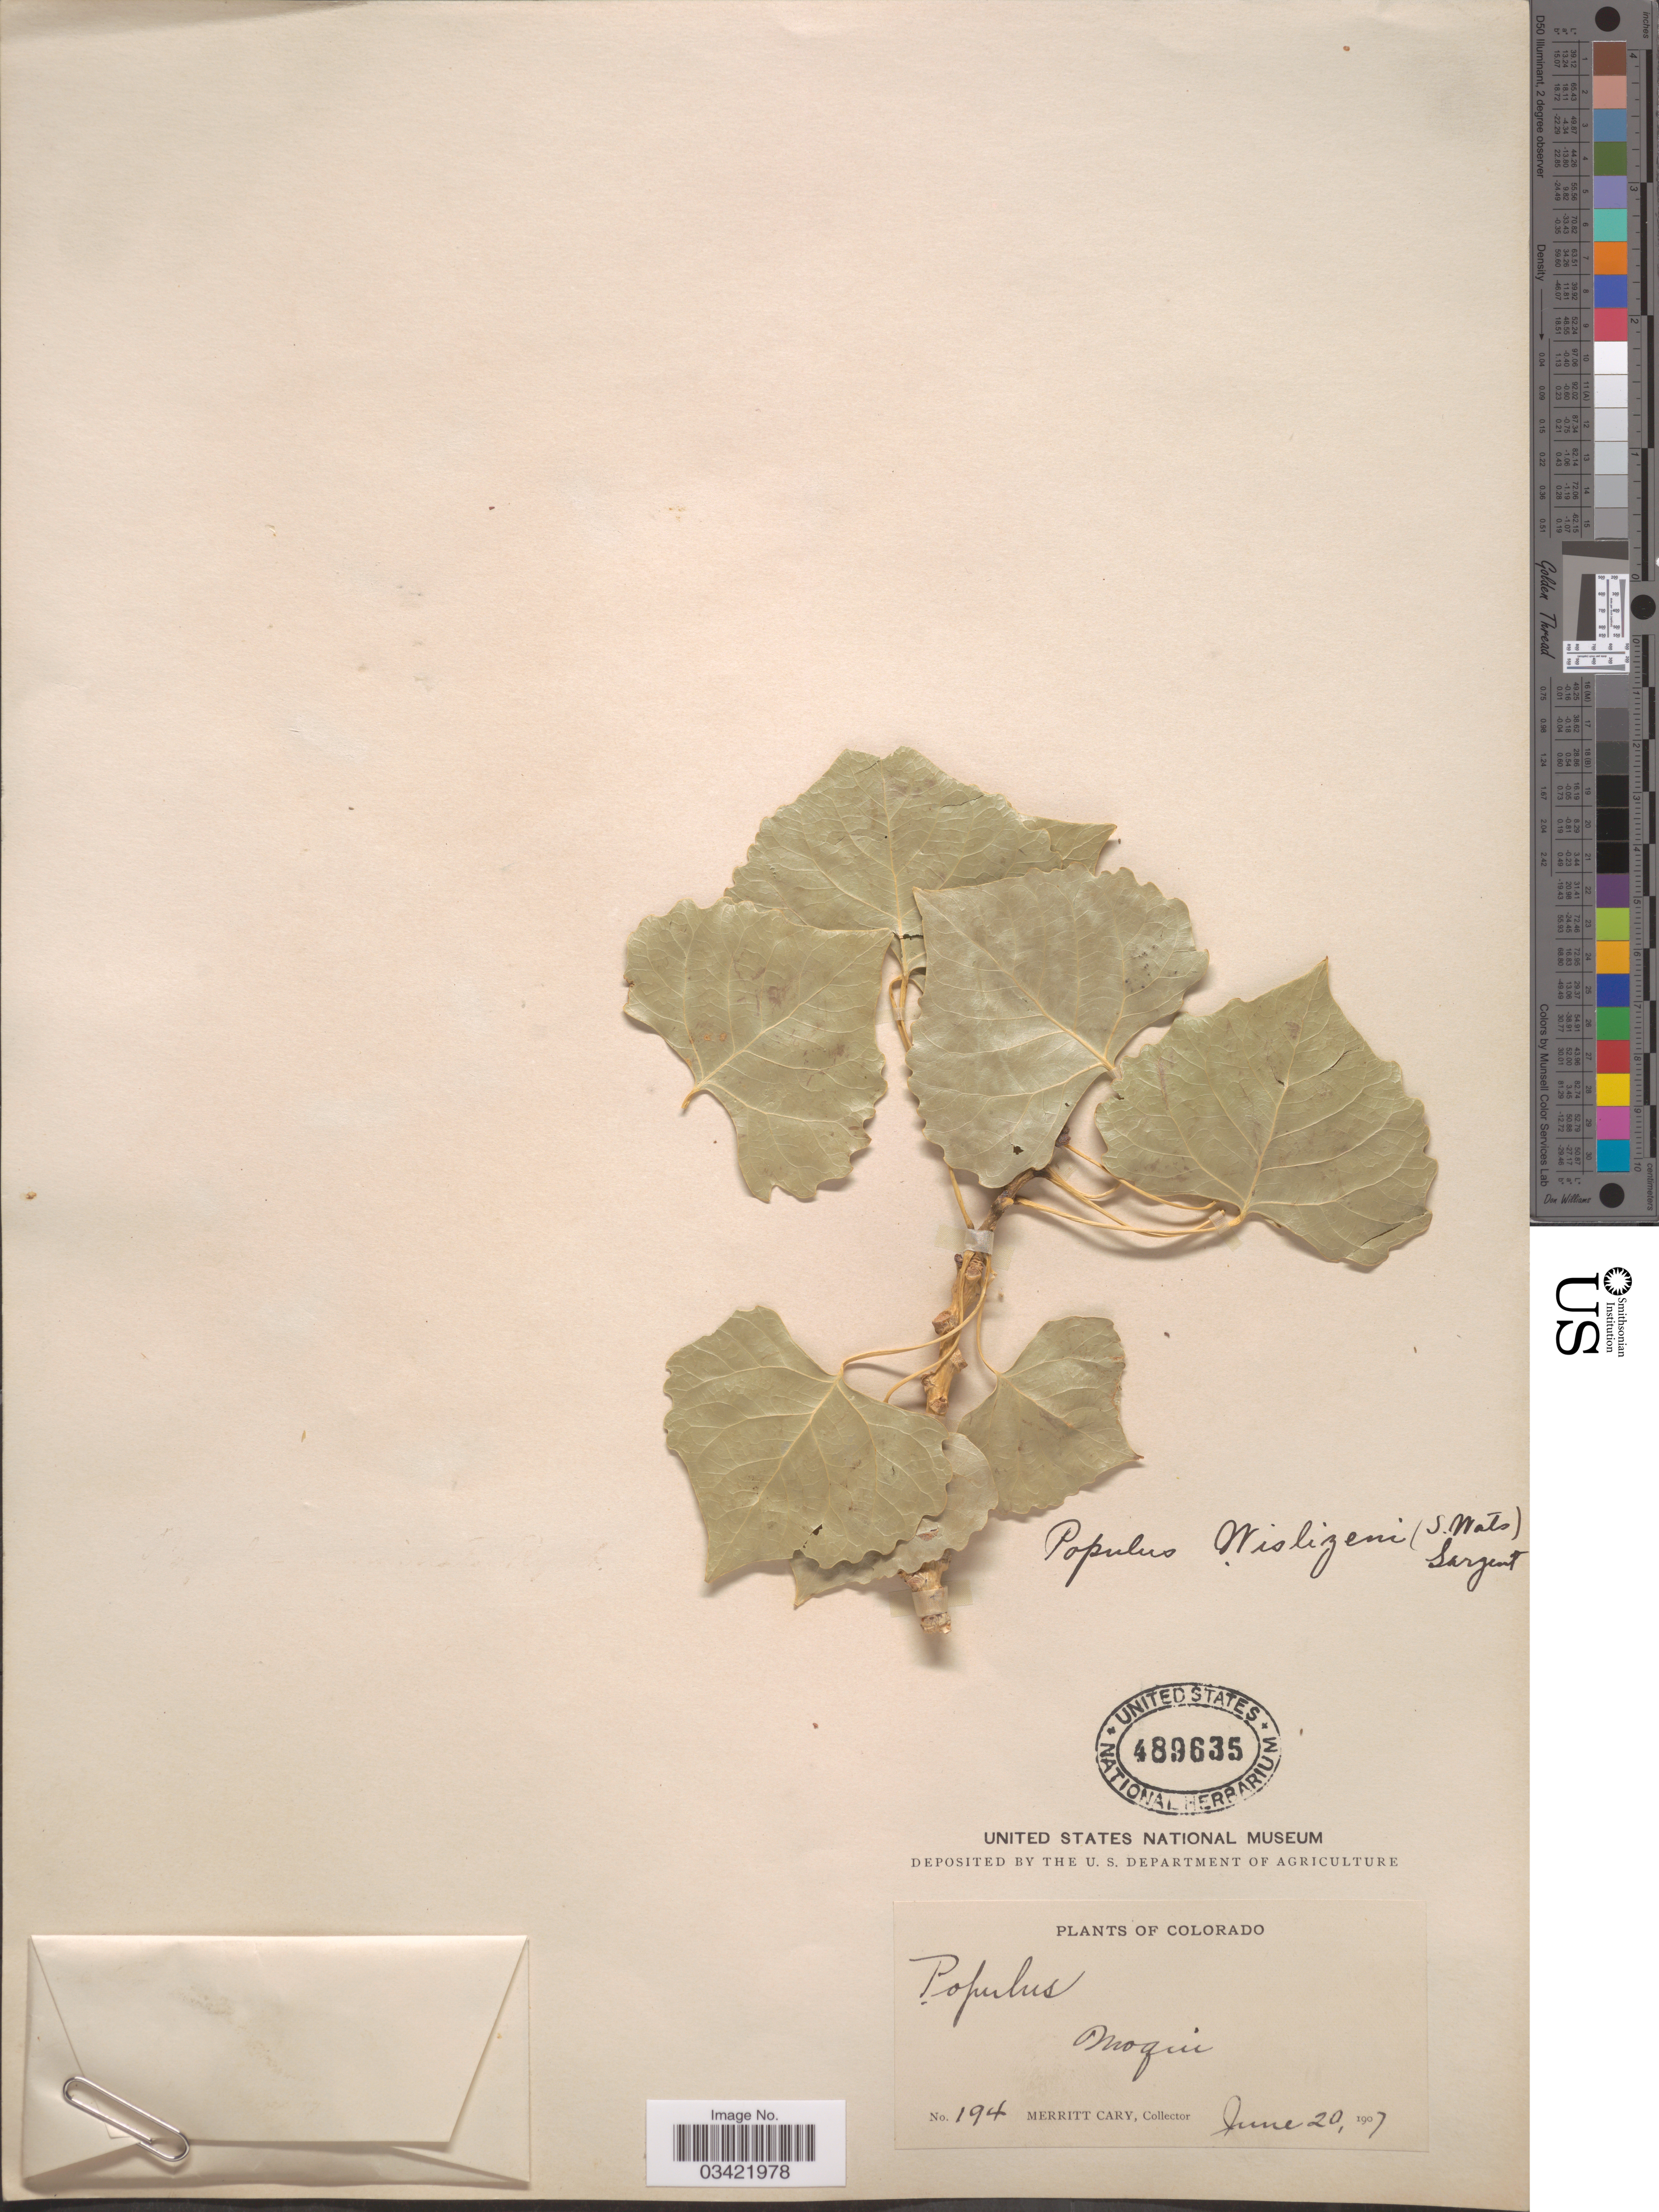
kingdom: Plantae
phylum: Tracheophyta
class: Magnoliopsida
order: Malpighiales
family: Salicaceae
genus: Populus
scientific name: Populus deltoides subsp. wislizeni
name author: (S. Watson) Eckenw.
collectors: M. Cary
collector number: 194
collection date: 1907-06-20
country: United States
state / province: Colorado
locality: Moqui.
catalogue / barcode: US 489635